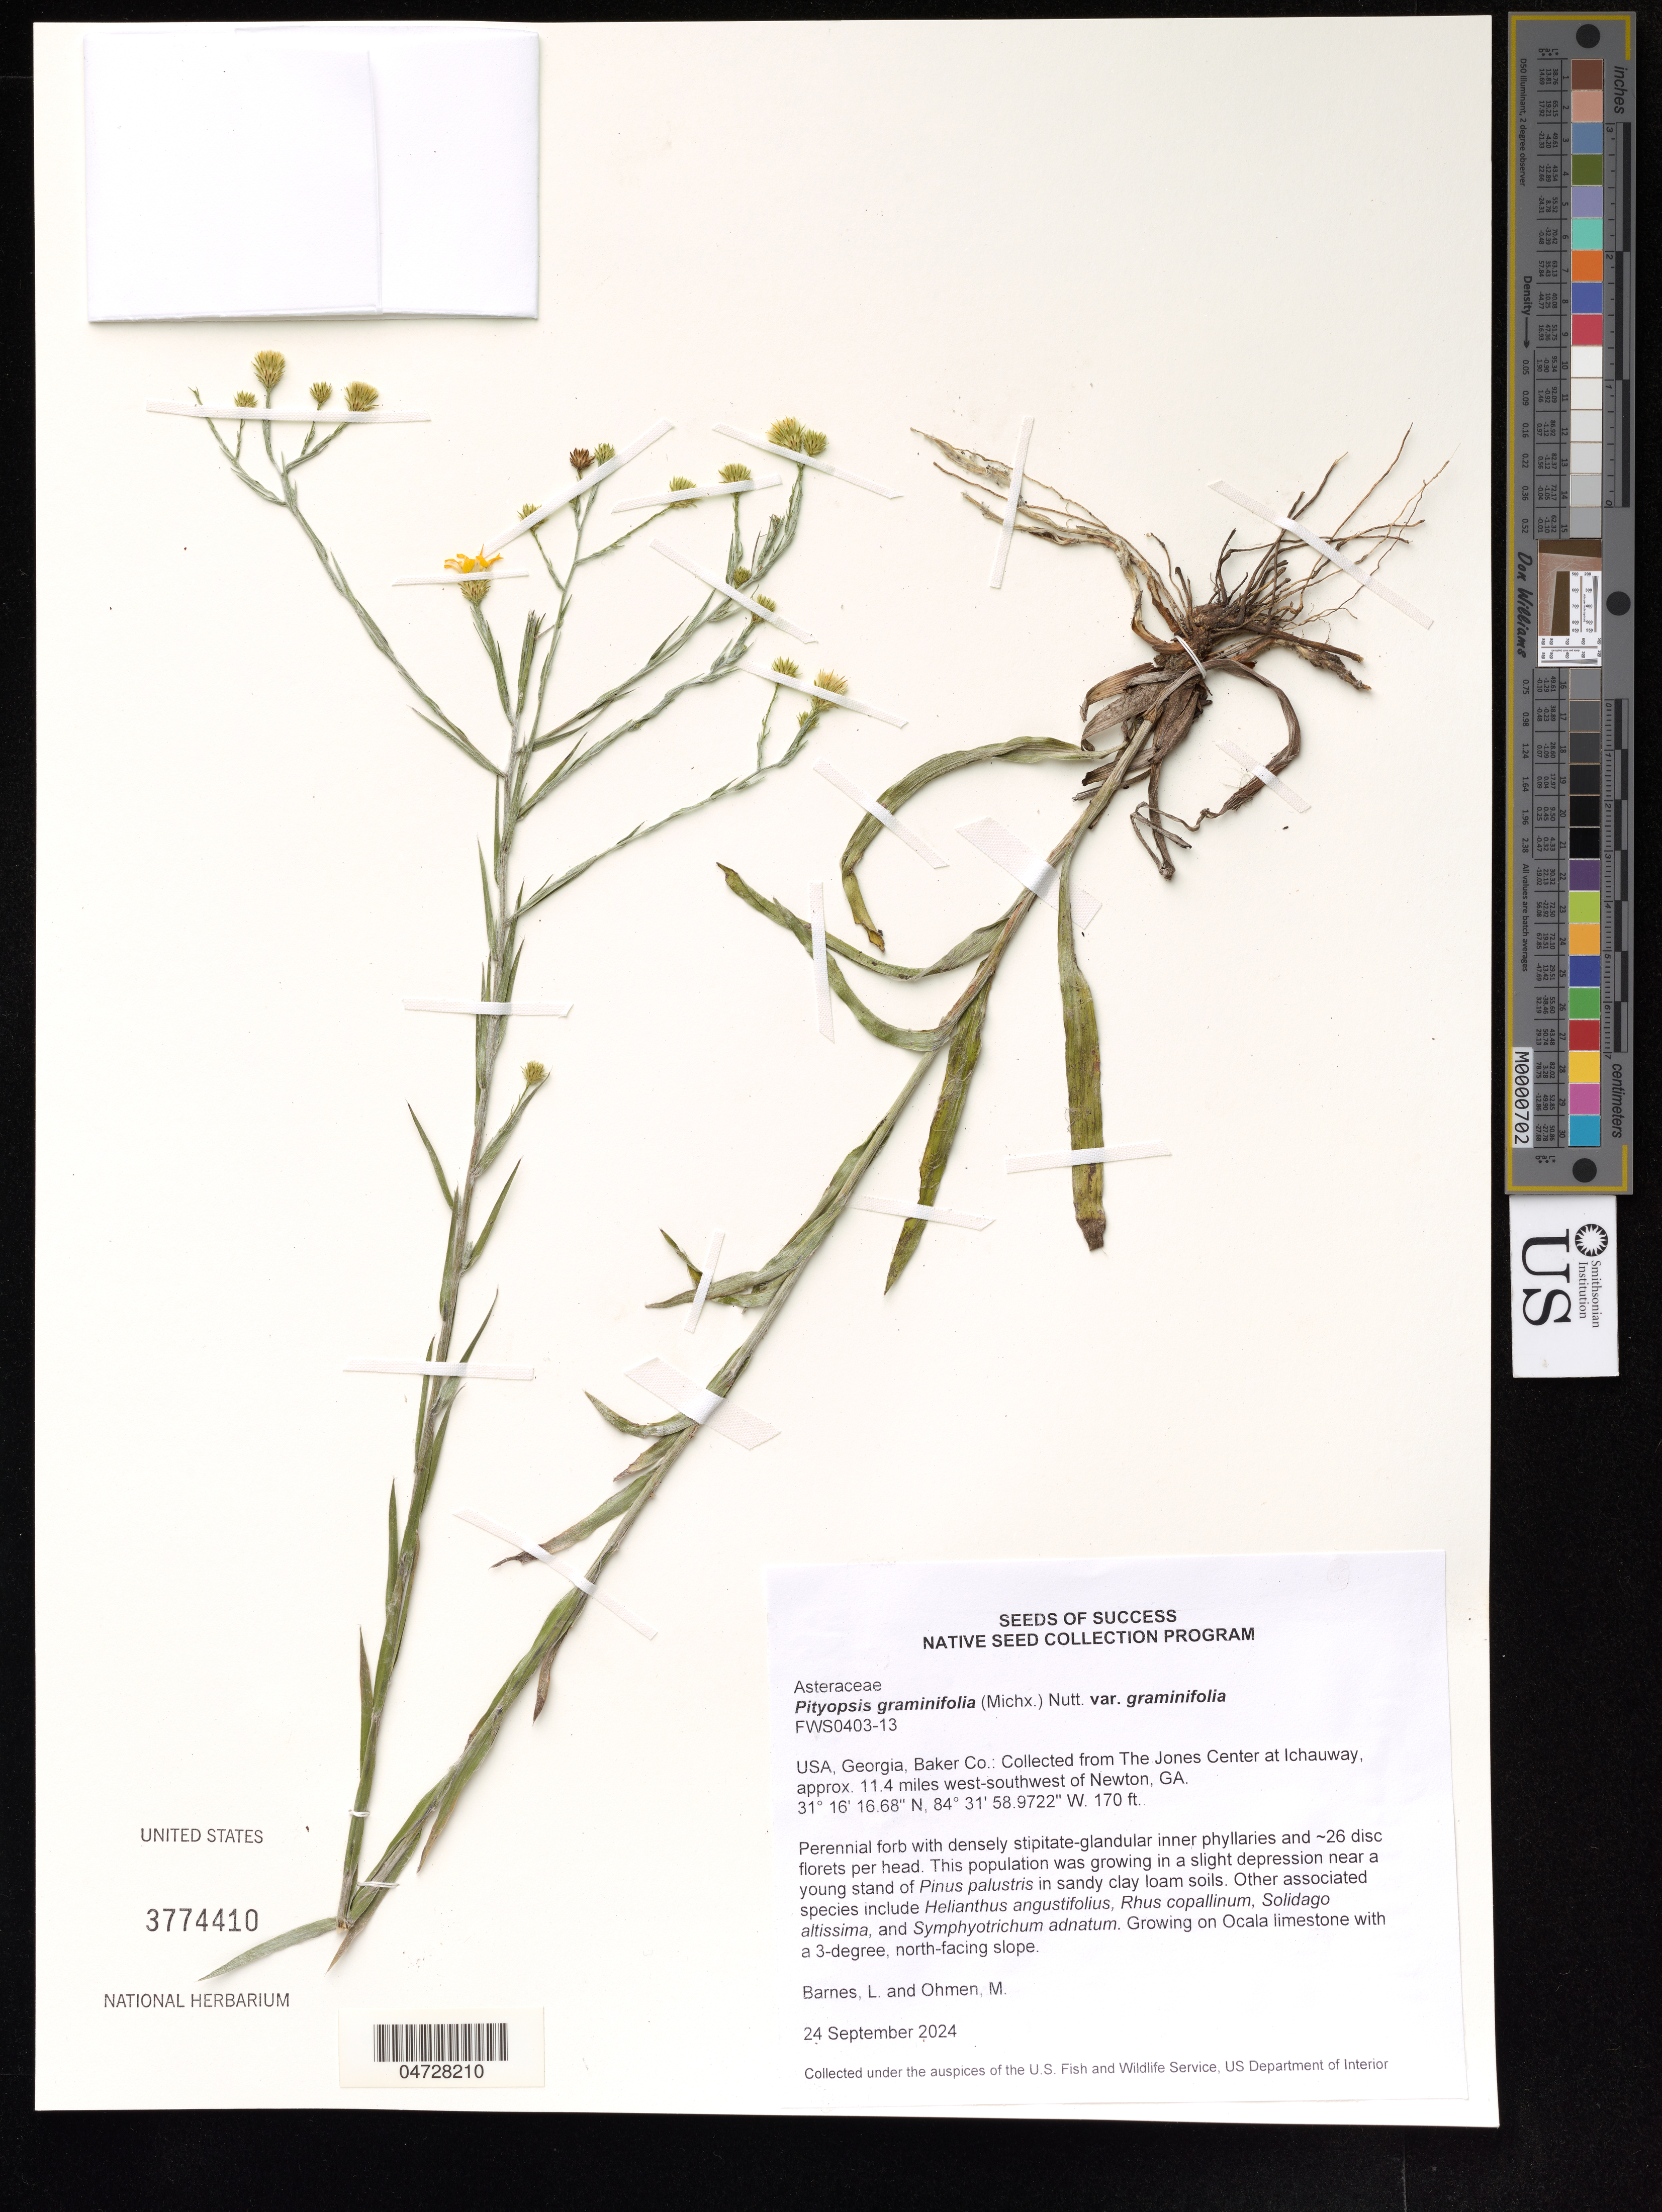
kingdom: Plantae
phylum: Tracheophyta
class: Magnoliopsida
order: Asterales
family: Asteraceae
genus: Pityopsis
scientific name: Pityopsis graminifolia var. graminifolia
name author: (Michx.) Nutt.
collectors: L. Barnes & M. Ohmen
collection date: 2024-09-24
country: United States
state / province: Georgia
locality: Baker Co.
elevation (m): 52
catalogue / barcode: US 3774410